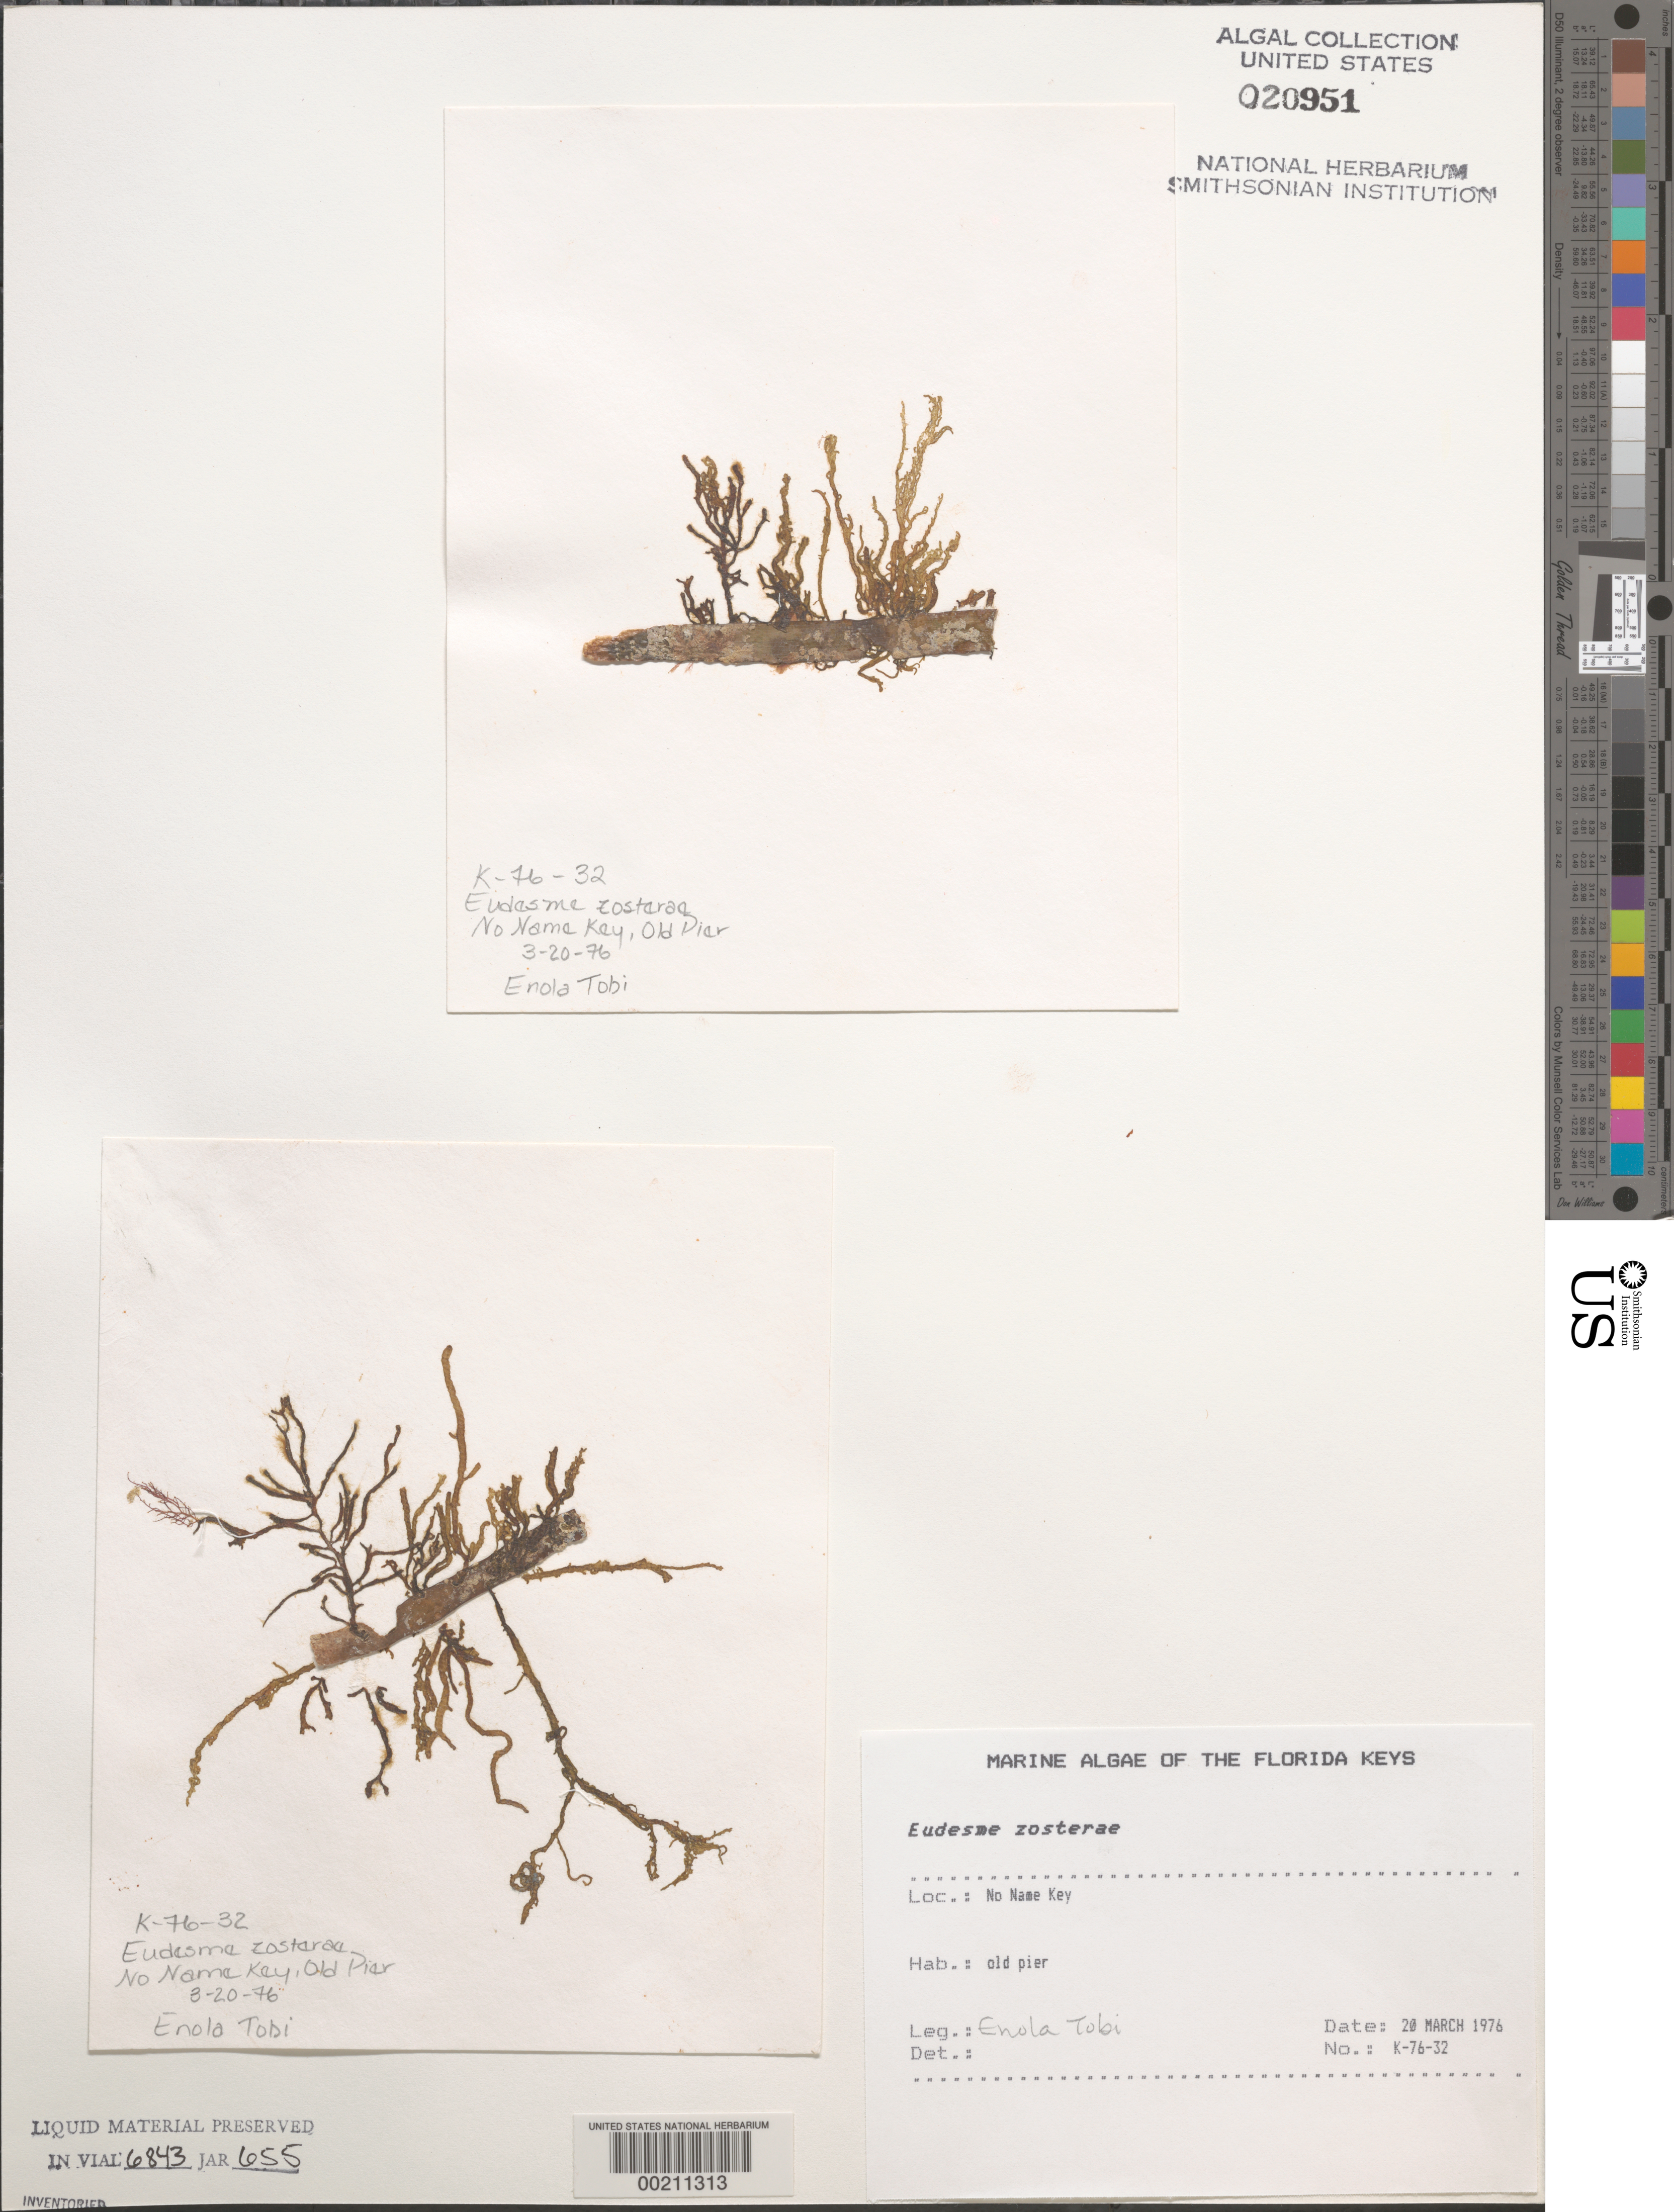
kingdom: Chromista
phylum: Ochrophyta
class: Phaeophyceae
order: Ectocarpales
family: Chordariaceae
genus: Cladosiphon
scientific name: Cladosiphon zosterae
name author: (J. Agardh) Kylin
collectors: E. Tobi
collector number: K-76-32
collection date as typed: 20 Mar 1976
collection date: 1976-03-20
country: United States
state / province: Florida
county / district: Monroe County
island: No Name Key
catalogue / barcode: US 20951